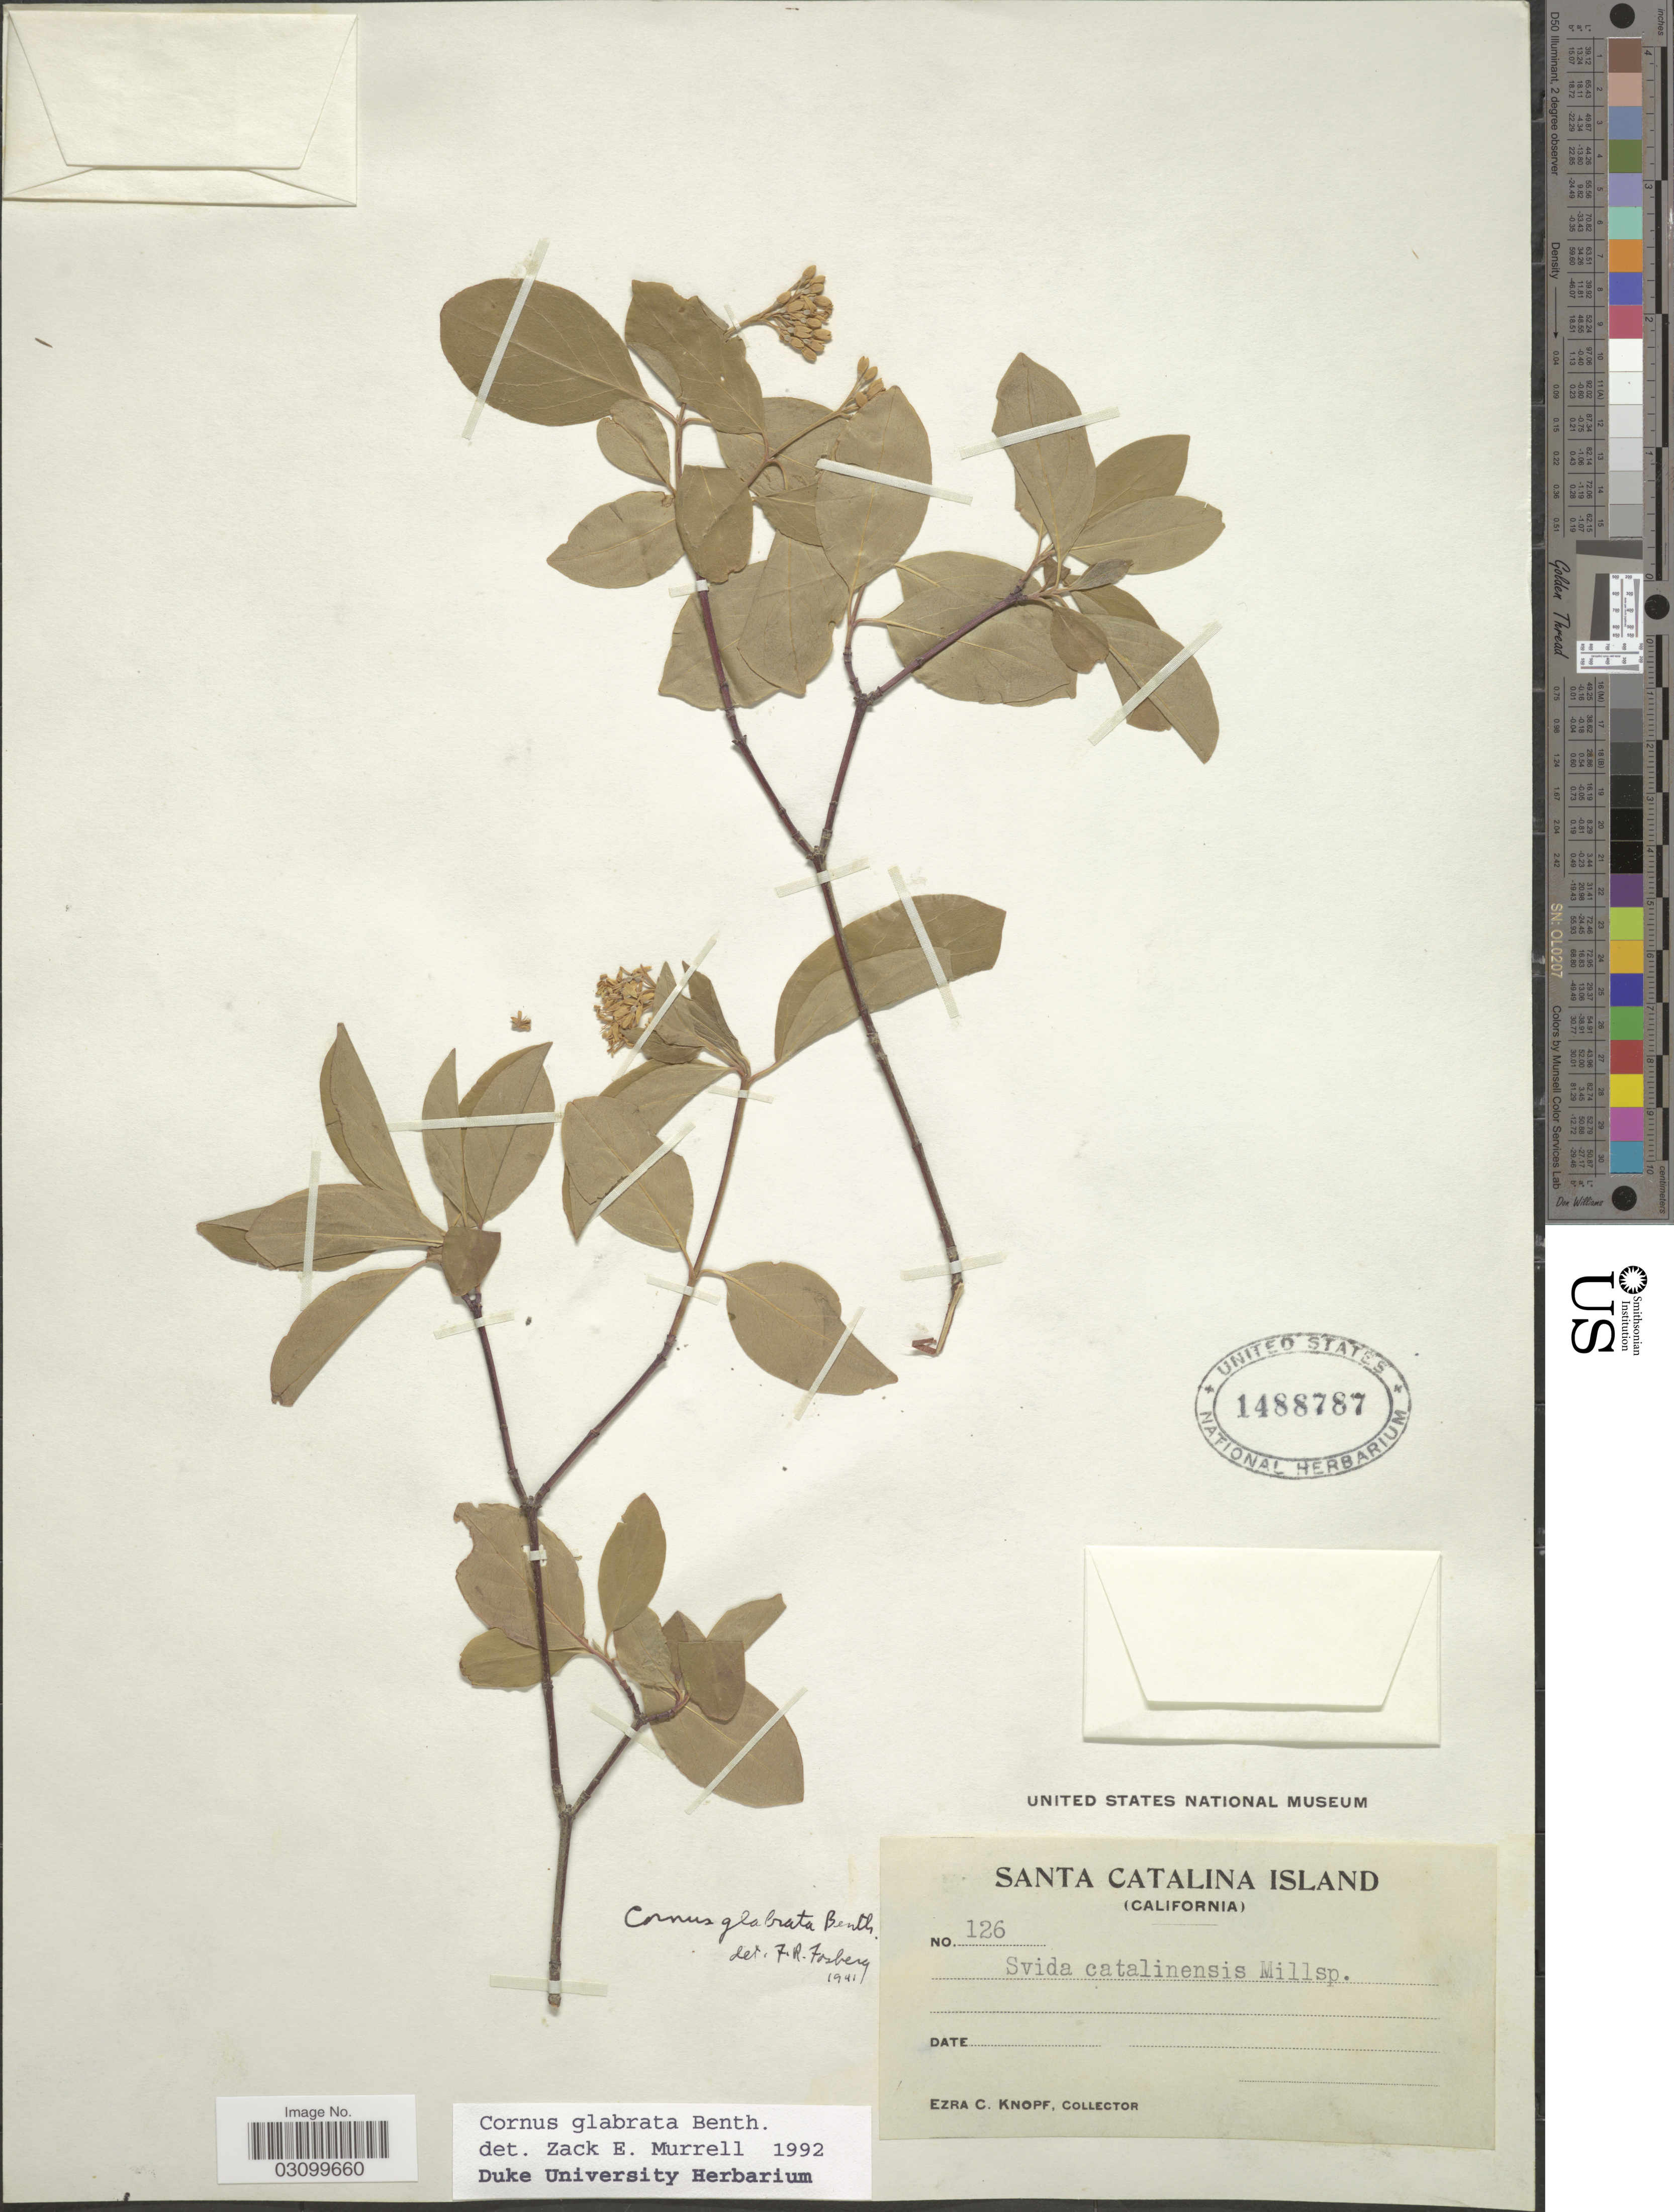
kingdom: Plantae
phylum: Tracheophyta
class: Magnoliopsida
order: Cornales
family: Cornaceae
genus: Cornus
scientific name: Cornus glabrata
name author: Benth.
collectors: E. Knopf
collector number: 126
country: United States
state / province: California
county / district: Los Angeles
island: Santa Catalina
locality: Santa catalina Island.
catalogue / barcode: US 1488787